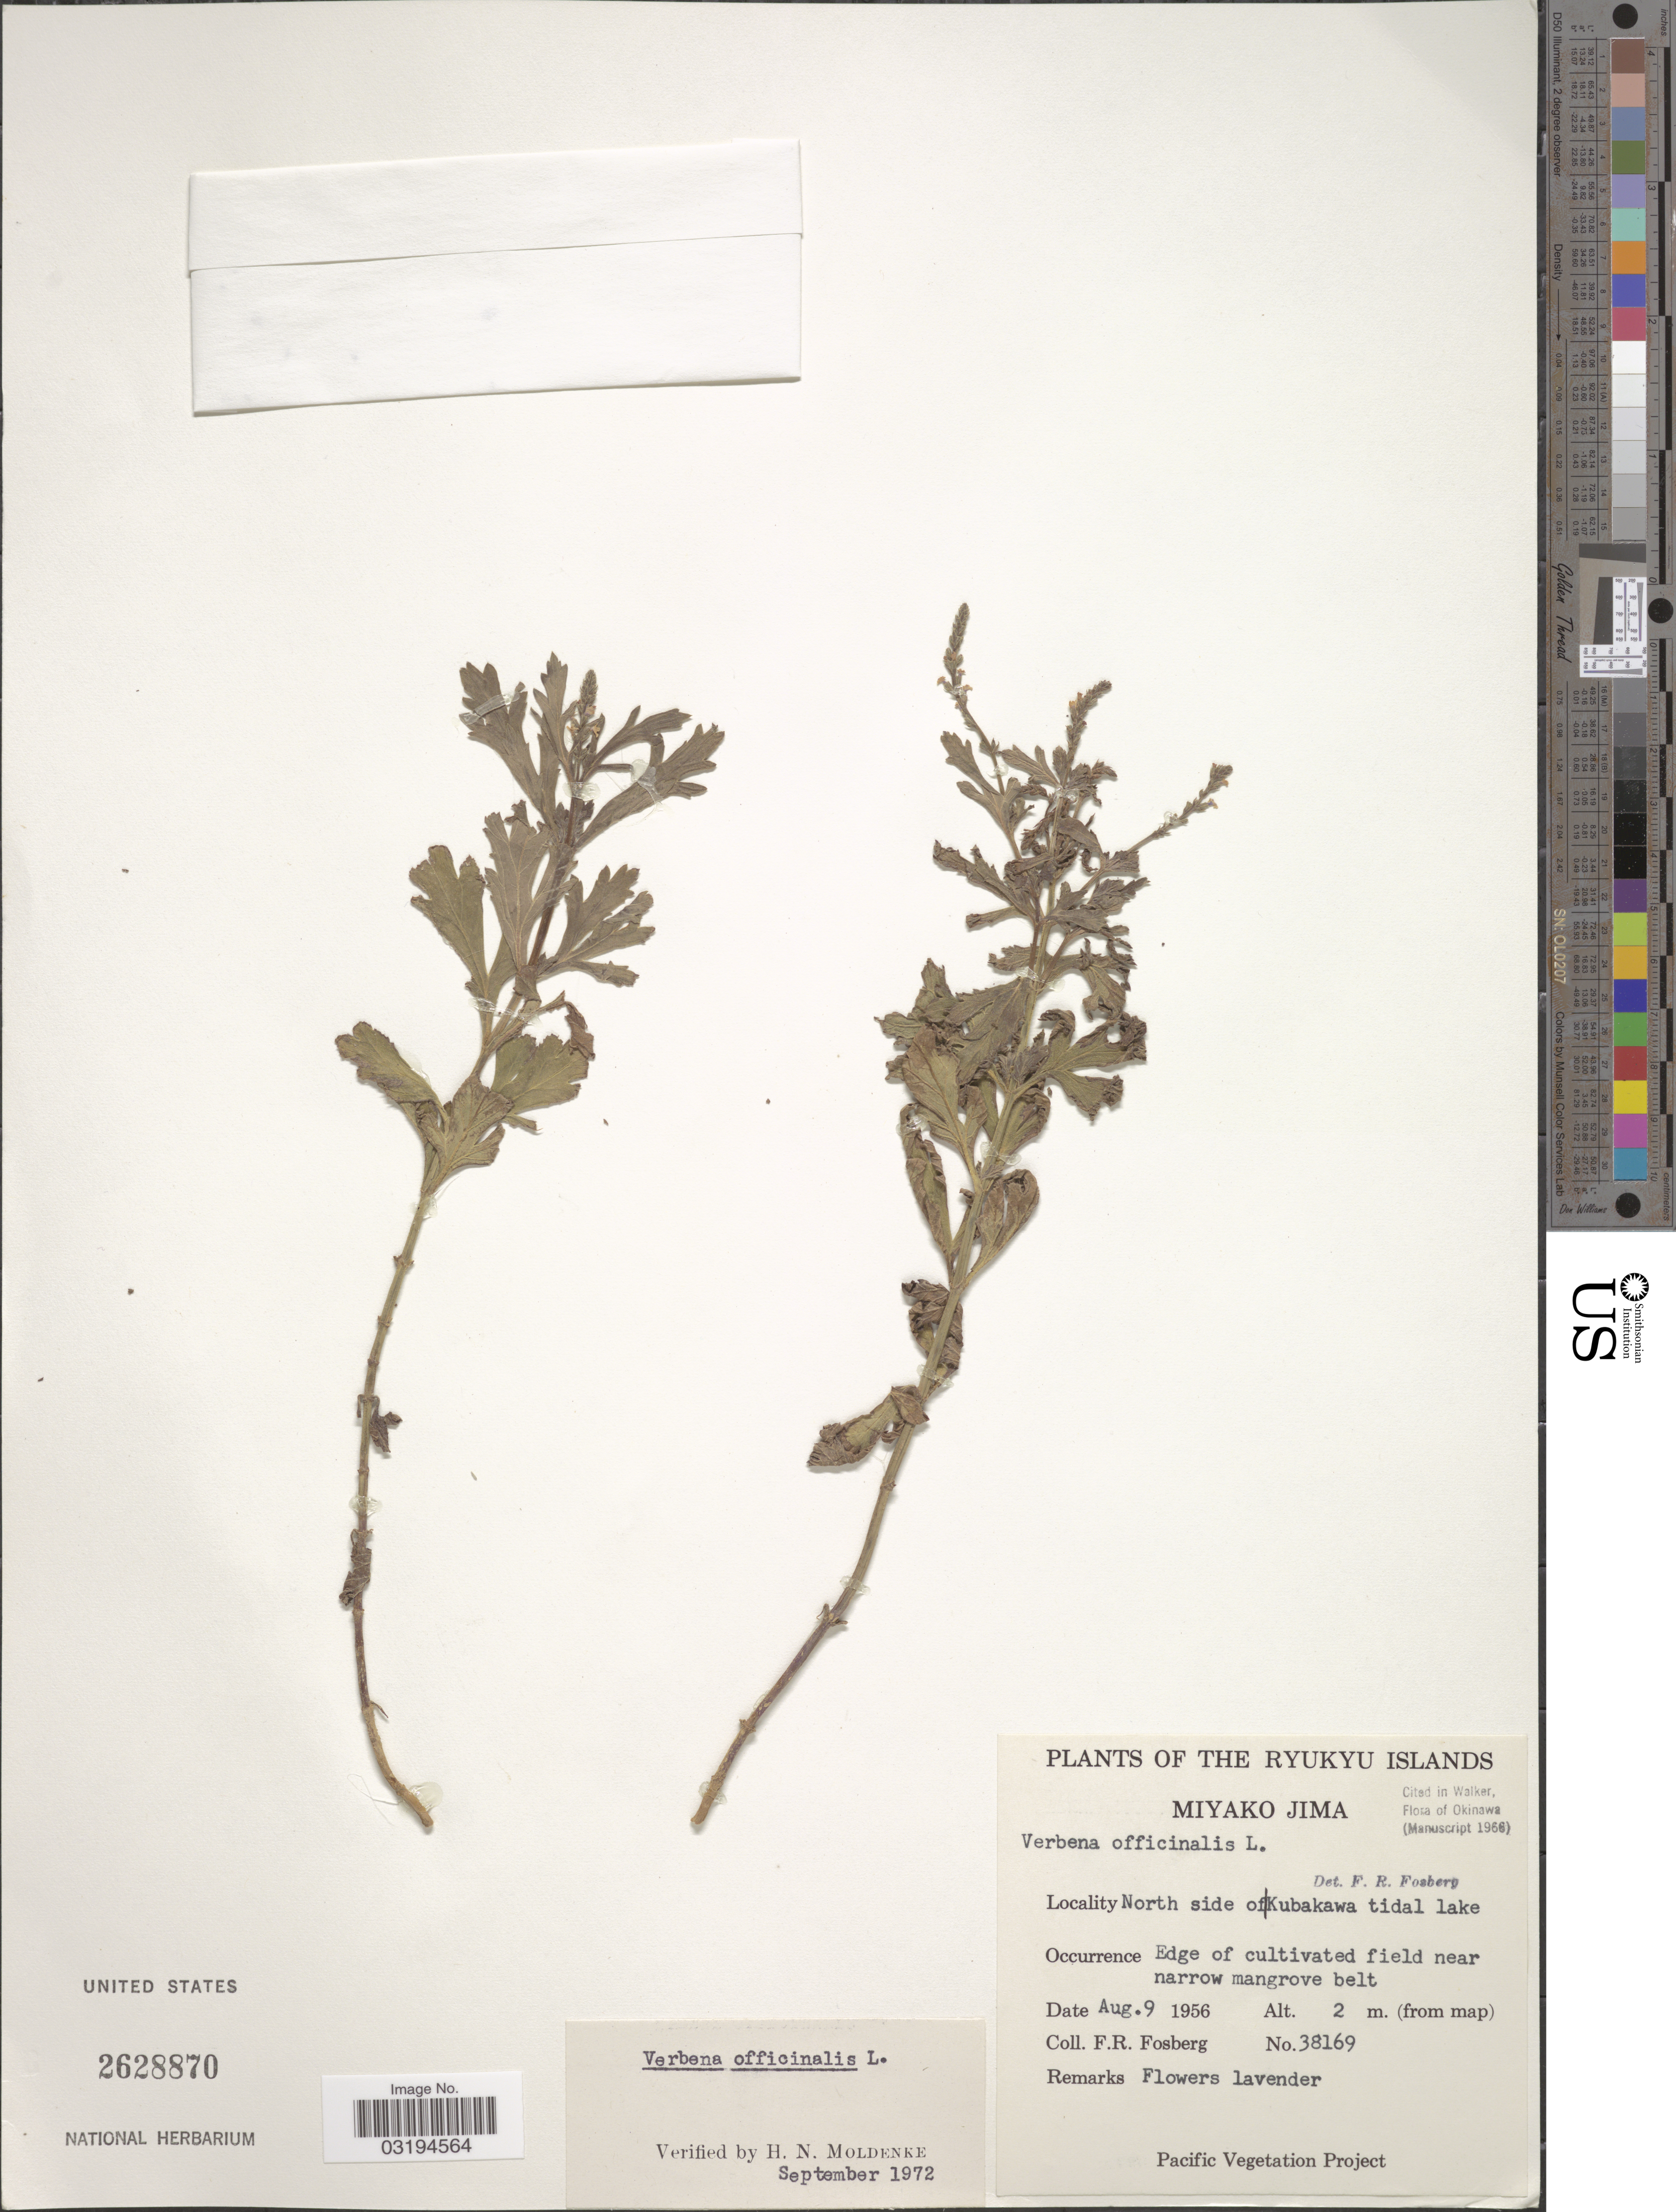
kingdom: Plantae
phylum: Tracheophyta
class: Magnoliopsida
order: Lamiales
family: Verbenaceae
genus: Verbena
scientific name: Verbena officinalis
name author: L.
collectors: F. R. Fosberg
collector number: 38169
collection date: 1956-08-09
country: Japan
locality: The Ryukyu Islands. Miyako Jima. North side of Kubakawa tidal lake.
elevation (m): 2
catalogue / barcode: US 2628870